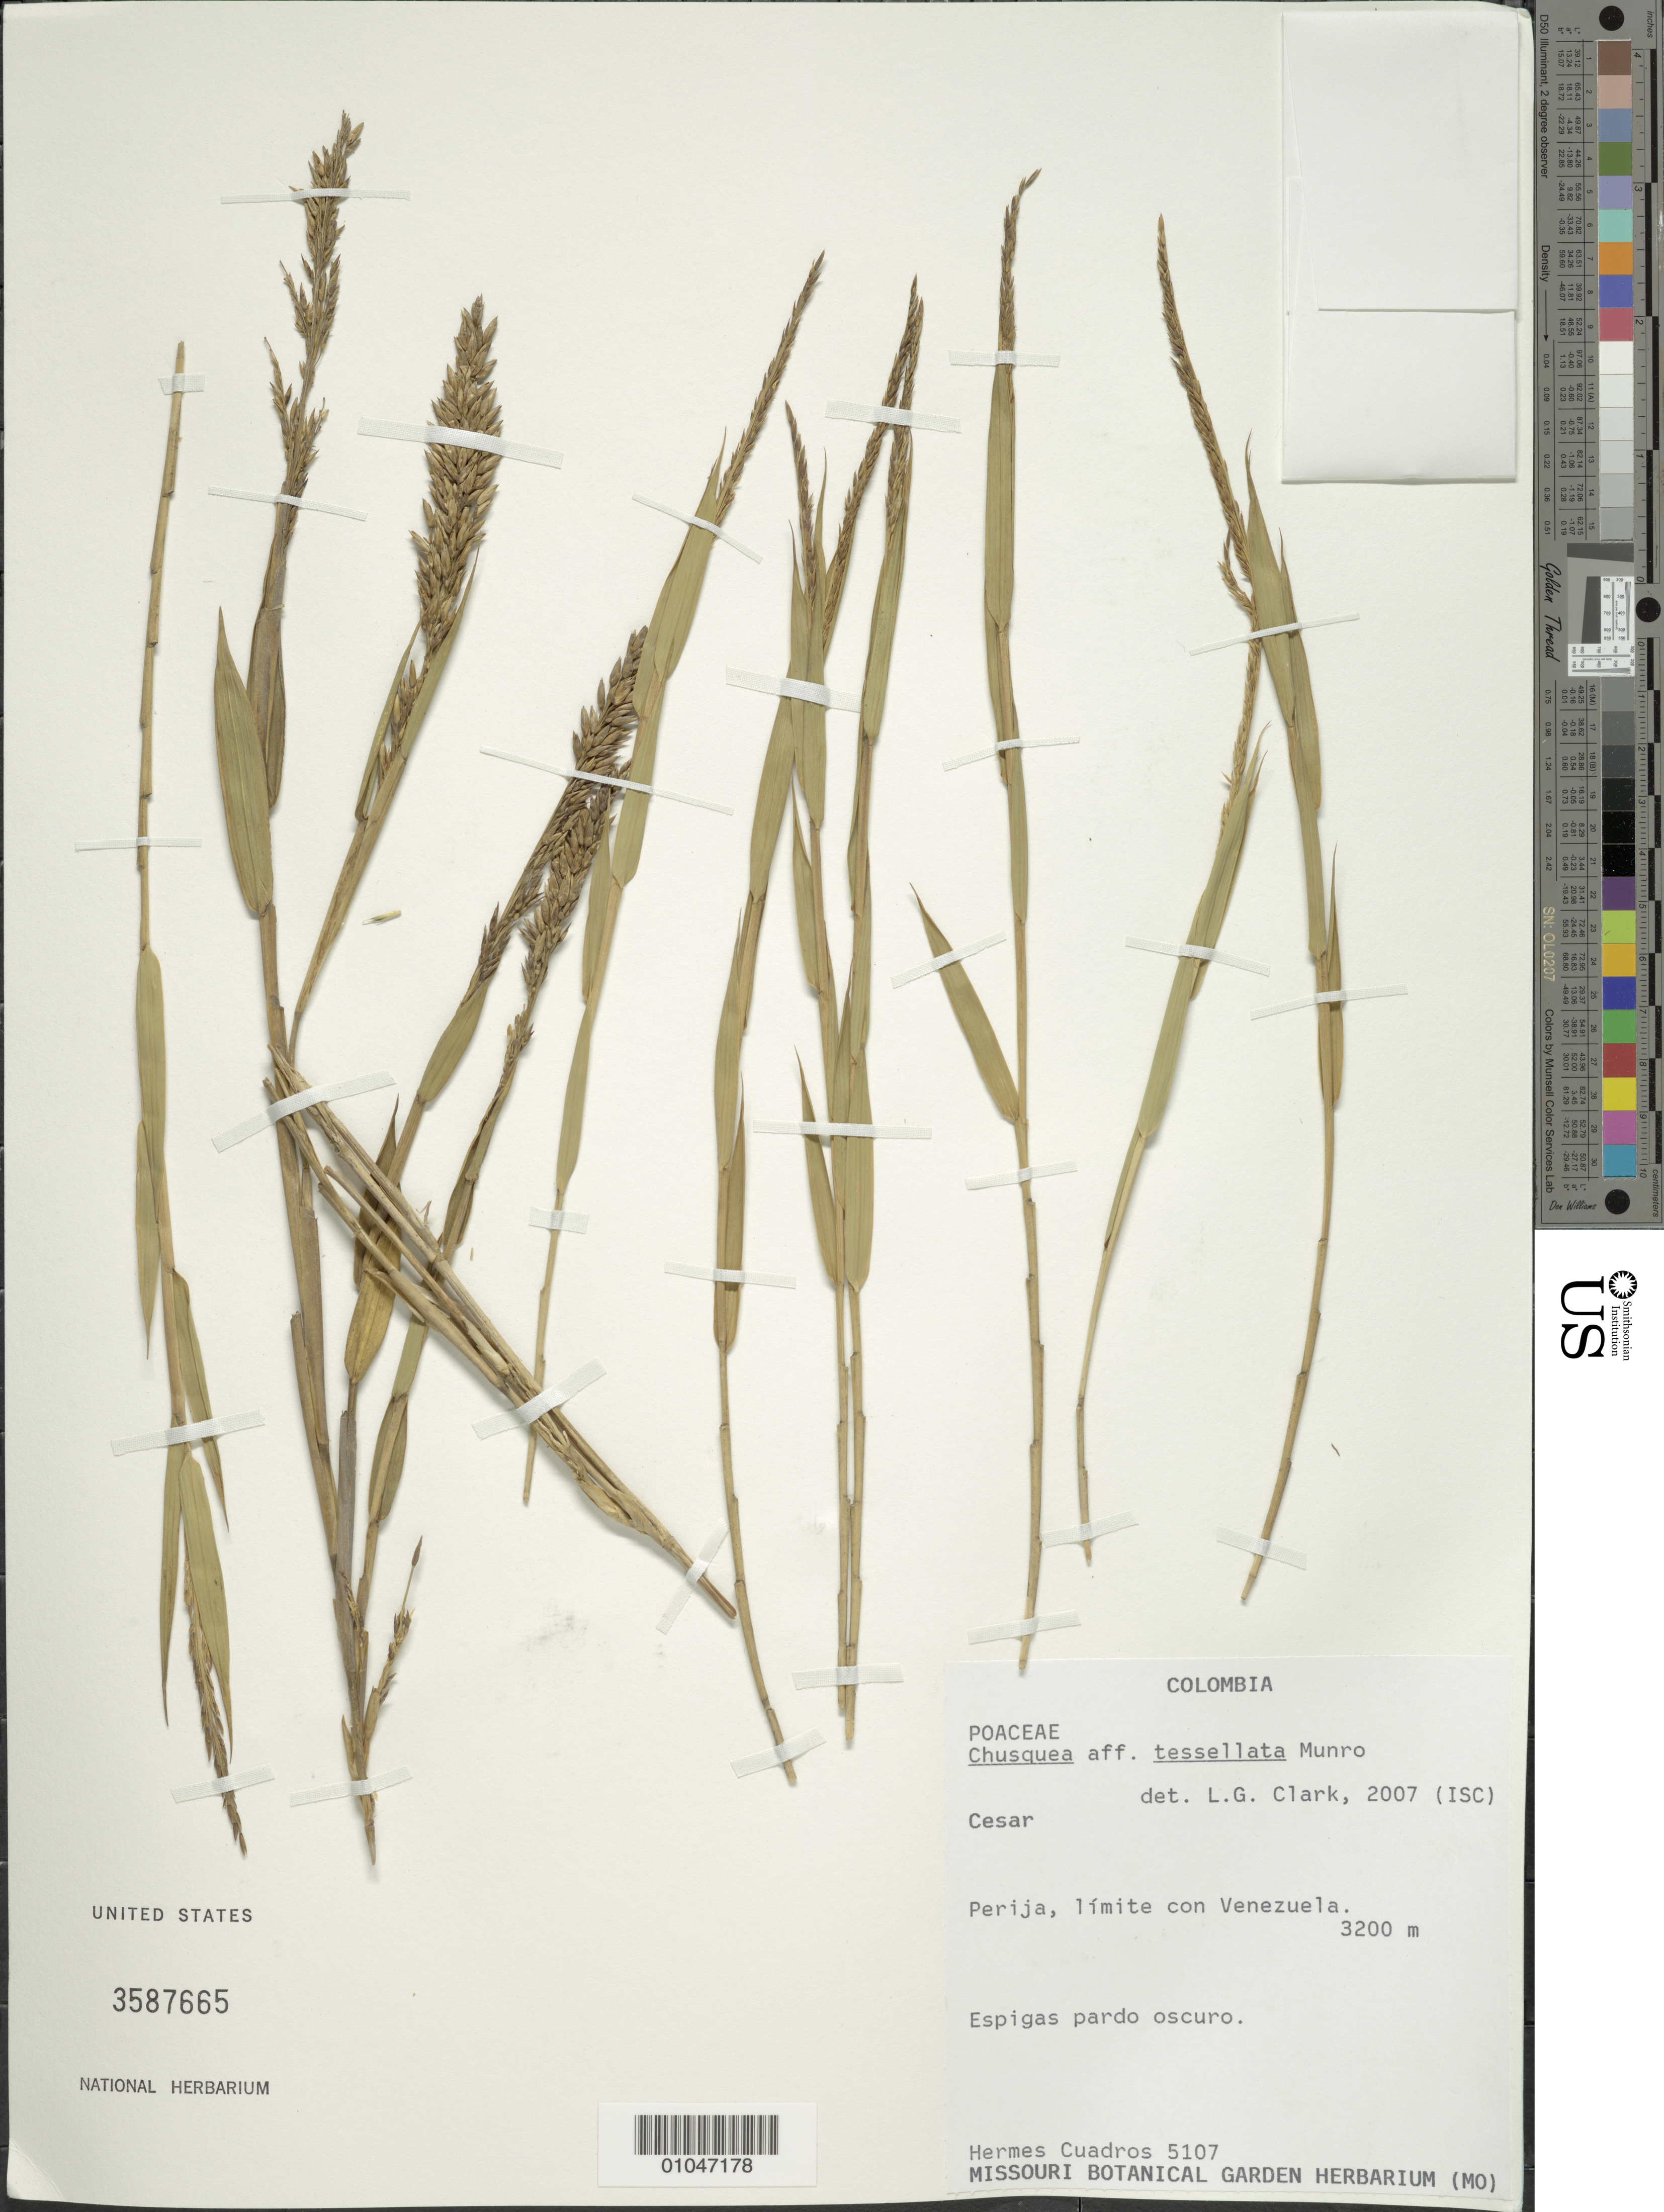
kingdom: Plantae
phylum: Tracheophyta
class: Liliopsida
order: Poales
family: Poaceae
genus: Chusquea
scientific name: Chusquea tessellata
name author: Munro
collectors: H. Cuadros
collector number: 5107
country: Colombia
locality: Perija, limite con Venezuela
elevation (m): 3200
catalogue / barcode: US 3587665